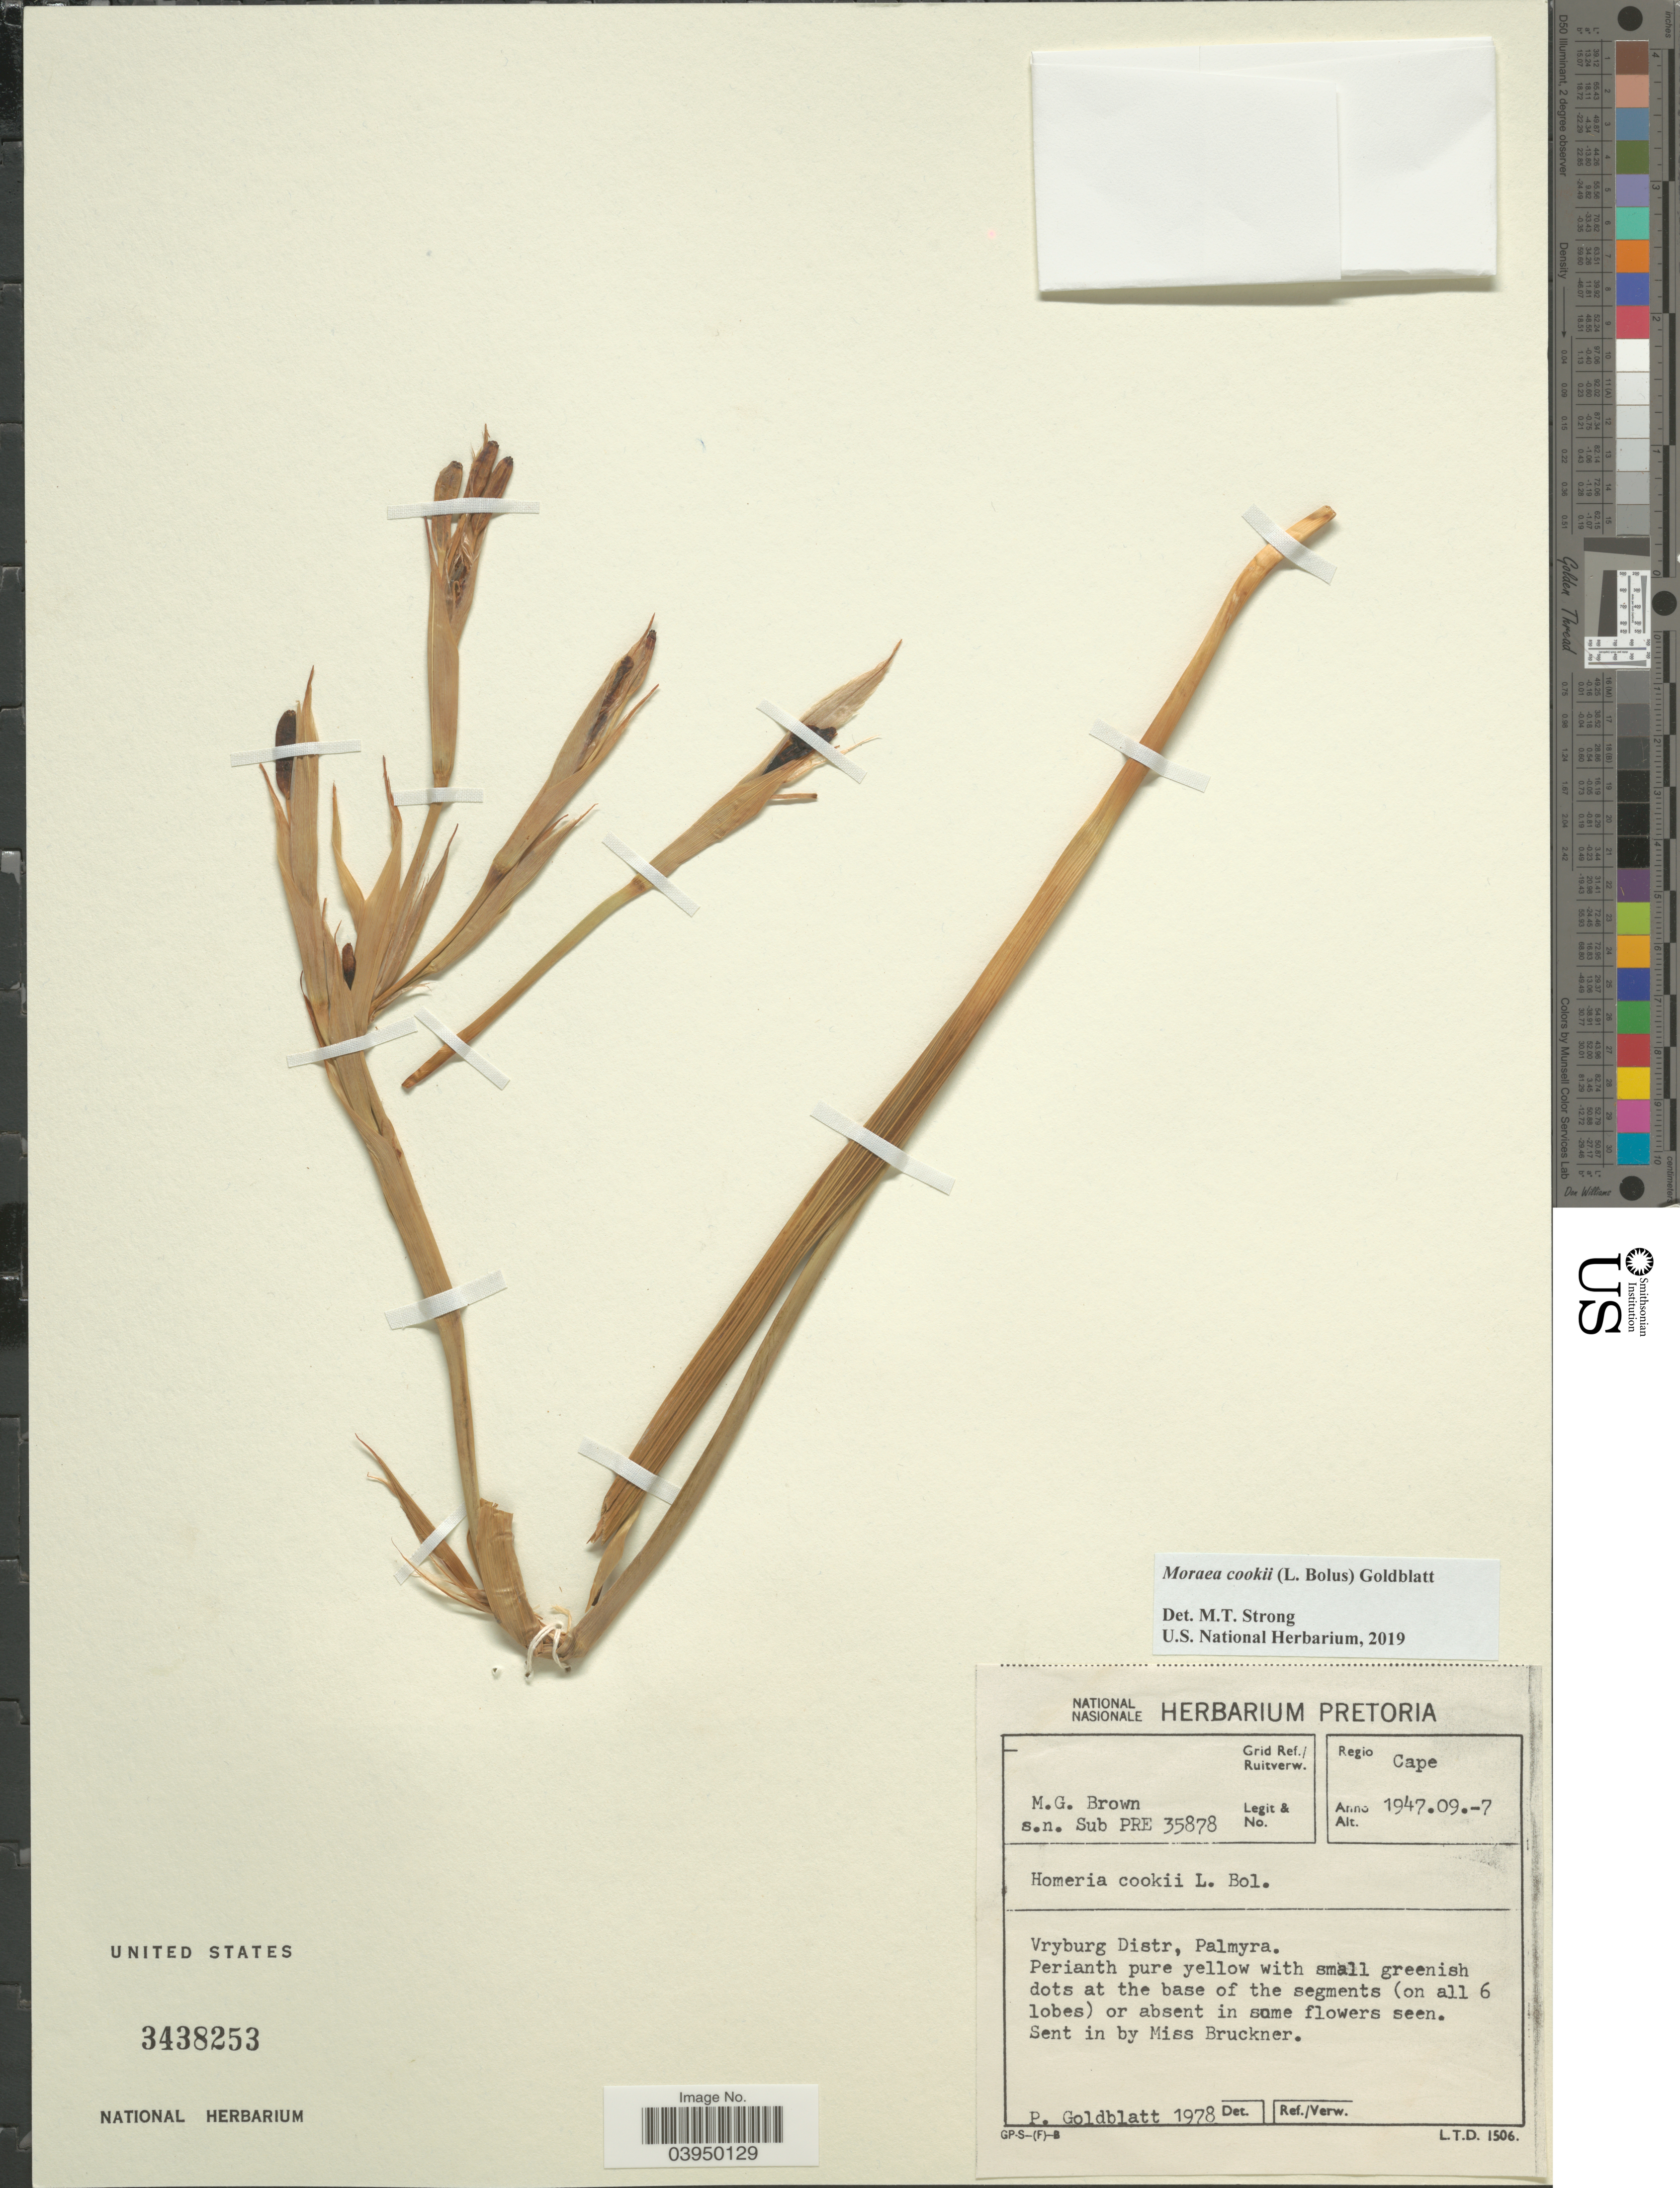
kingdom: Plantae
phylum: Tracheophyta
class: Liliopsida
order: Asparagales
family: Iridaceae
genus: Moraea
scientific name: Moraea cookii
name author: (L. Bolus) Goldblatt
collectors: M. Brown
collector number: Sub Pre 35878?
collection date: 1947-09-07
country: South Africa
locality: Regio Cape. Vryburg Distr. Palmyra.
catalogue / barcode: US 3438253